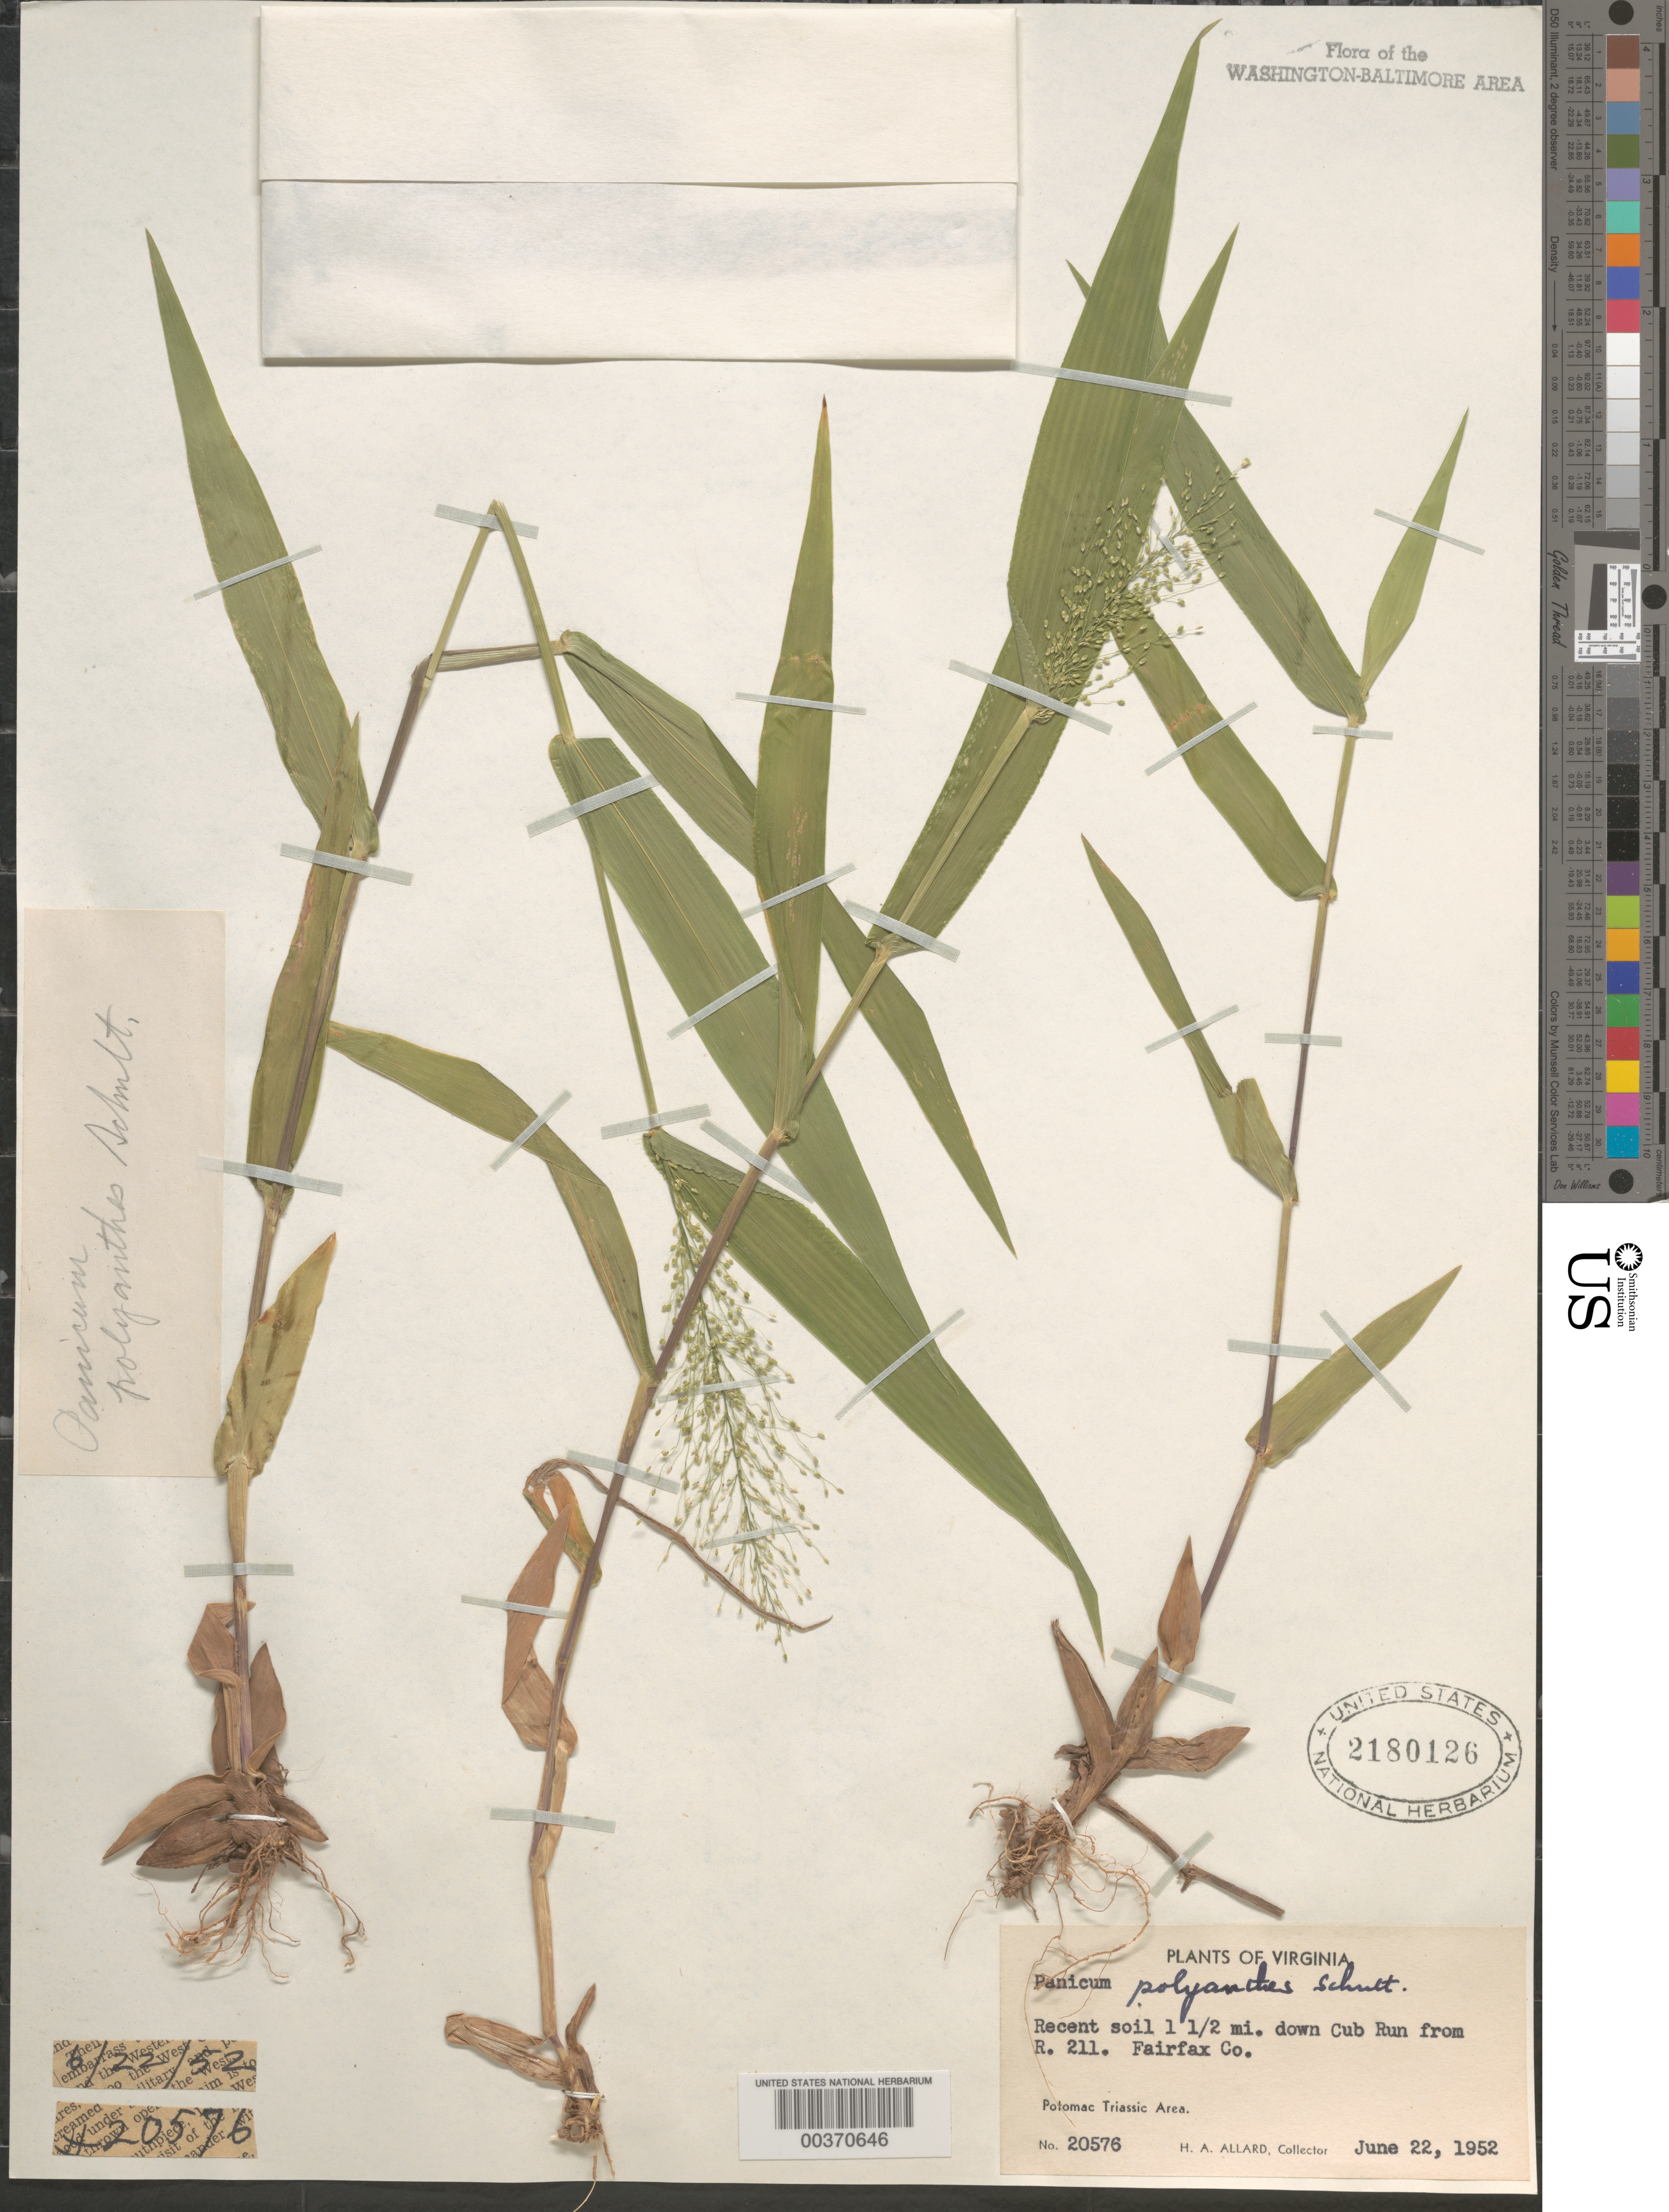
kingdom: Plantae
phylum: Tracheophyta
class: Liliopsida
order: Poales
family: Poaceae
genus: Dichanthelium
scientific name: Dichanthelium sphaerocarpon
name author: (Elliott) Gould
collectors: H. A. Allard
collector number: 20576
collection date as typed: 22 Jun 1952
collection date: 1952-06-22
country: United States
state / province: Virginia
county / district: Fairfax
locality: Downstream from Route 211 on Cub Run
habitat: Recent soil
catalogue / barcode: US 2180126